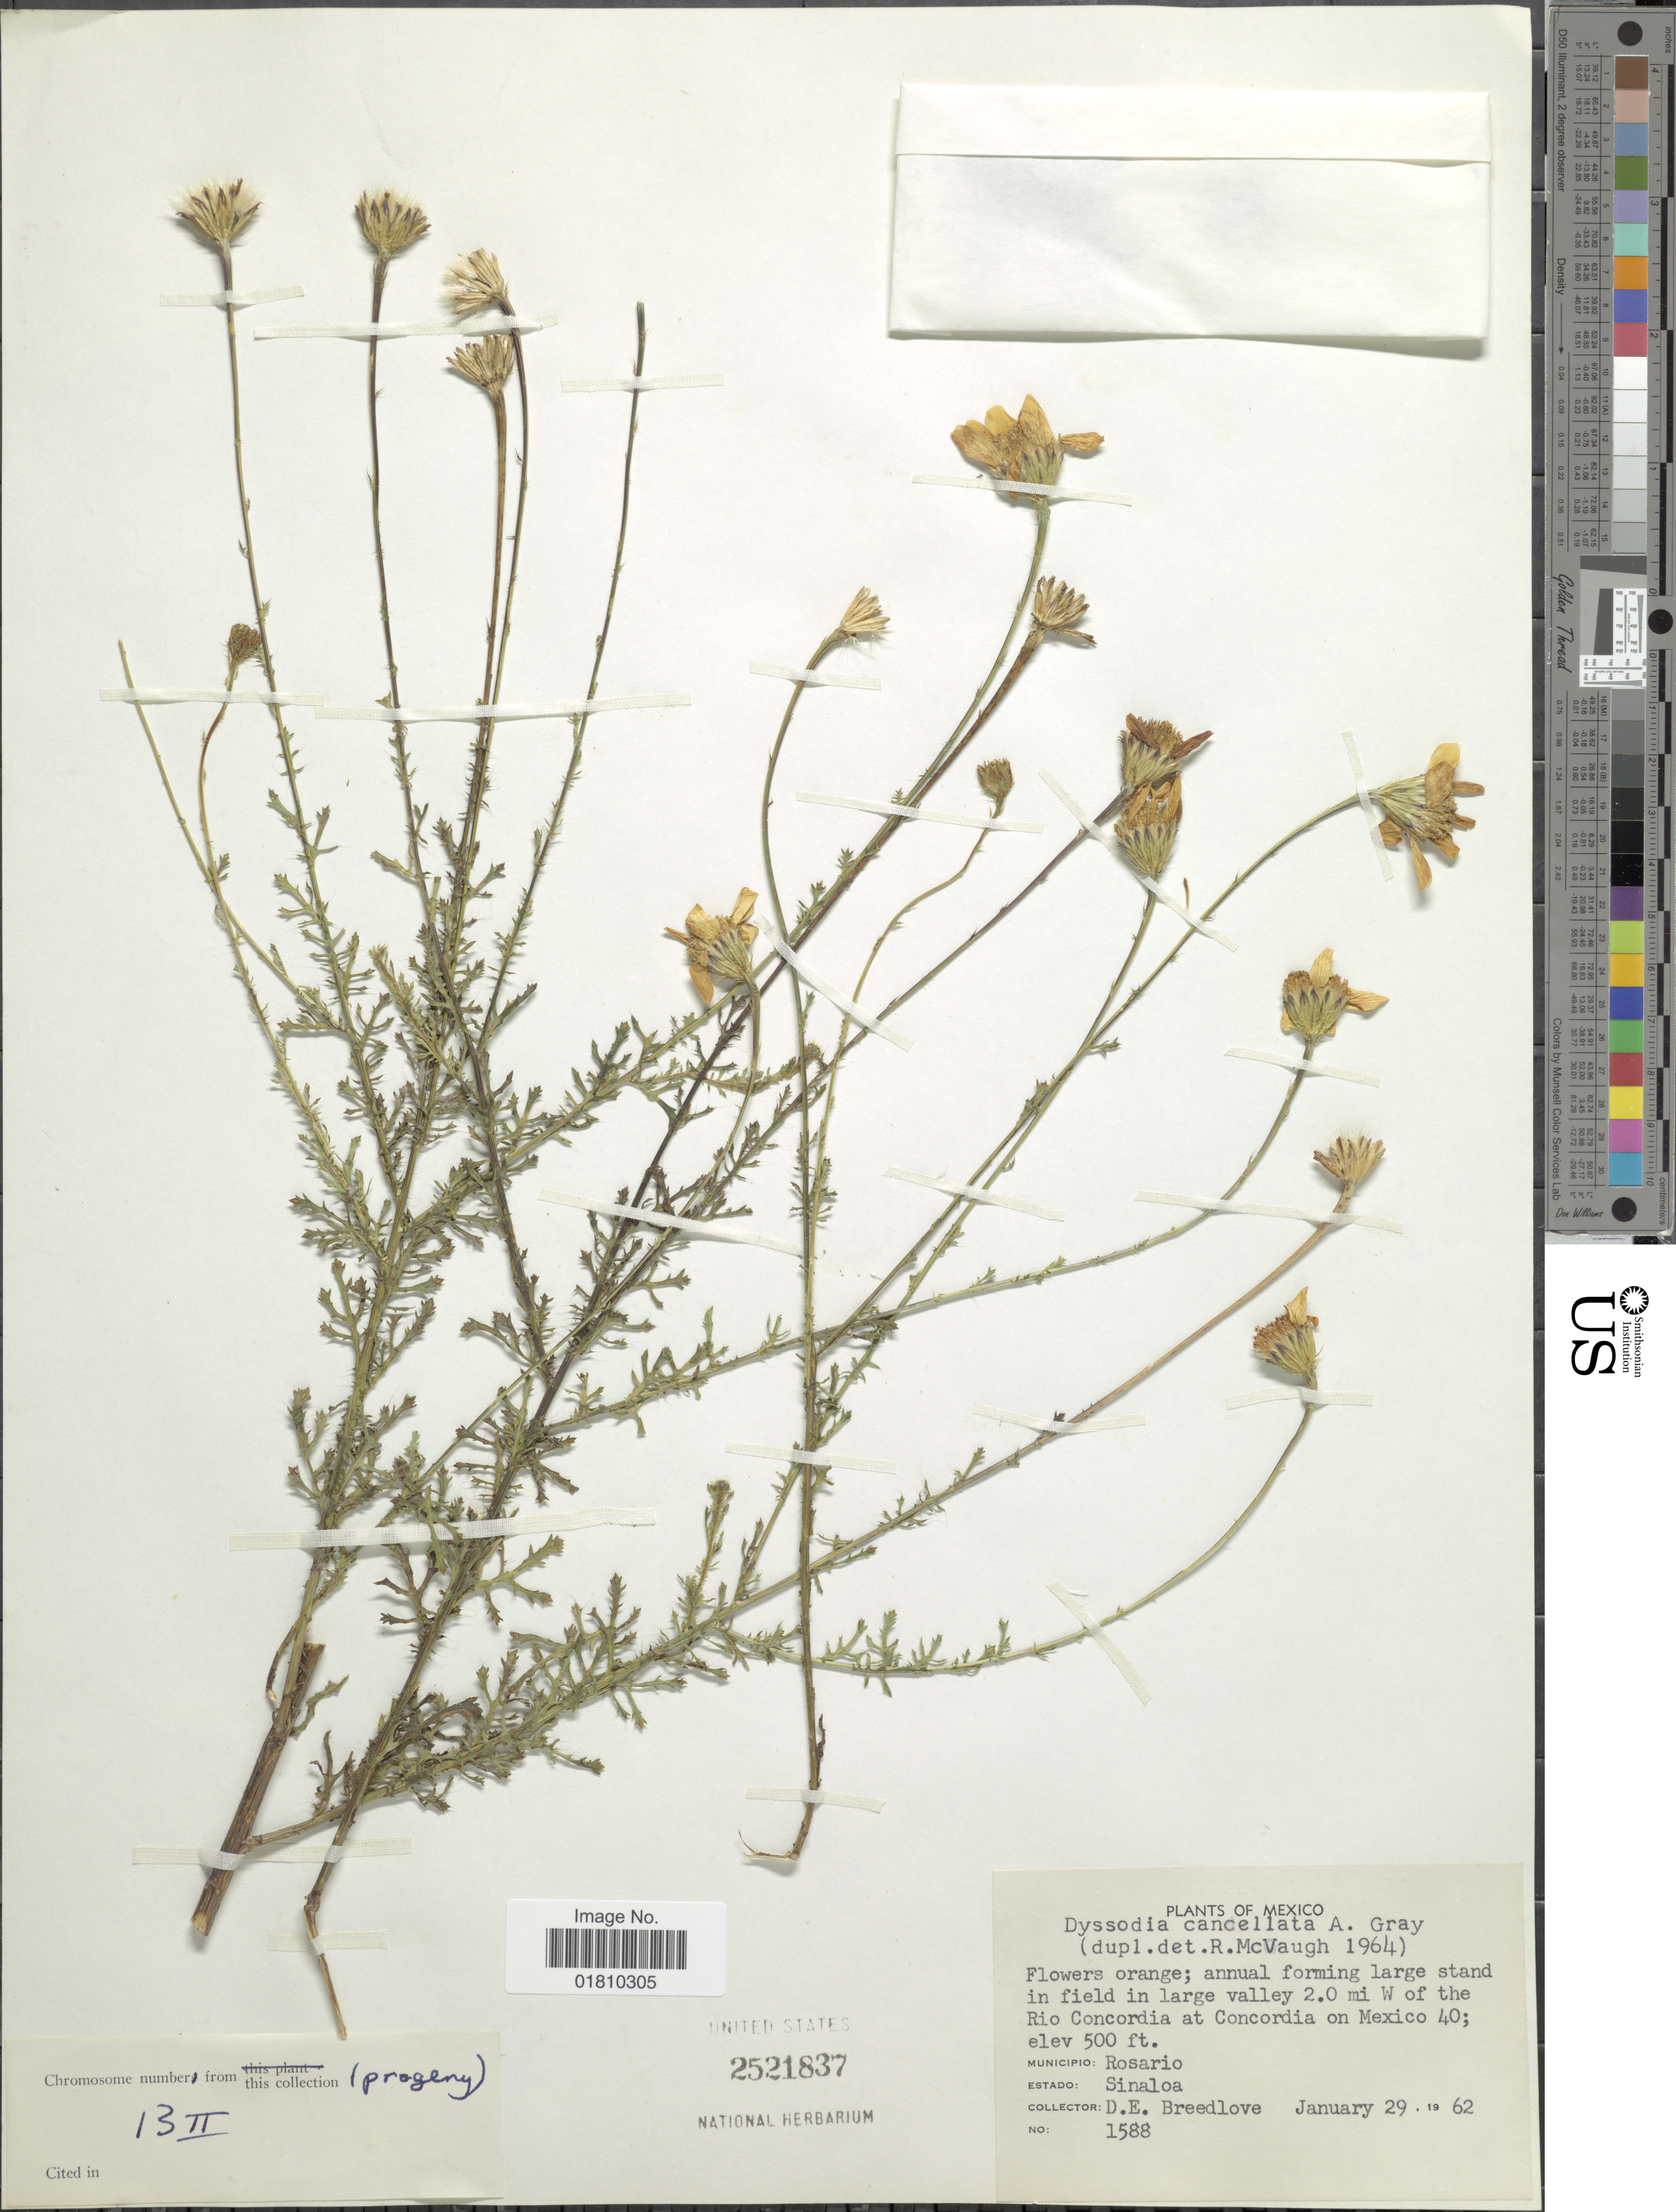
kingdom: Plantae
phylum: Tracheophyta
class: Magnoliopsida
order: Asterales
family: Asteraceae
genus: Adenophyllum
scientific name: Adenophyllum porophyllum var. cancellatum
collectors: D. E. Breedlove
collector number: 1588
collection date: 1962-01-29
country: Mexico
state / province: Sinaloa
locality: Annual forming large stand in field in large valley 2.0 mi W of the Rio Concordia at Concoria on Mexico 40, Municipio: Rosario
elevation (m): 152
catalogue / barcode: US 2521837